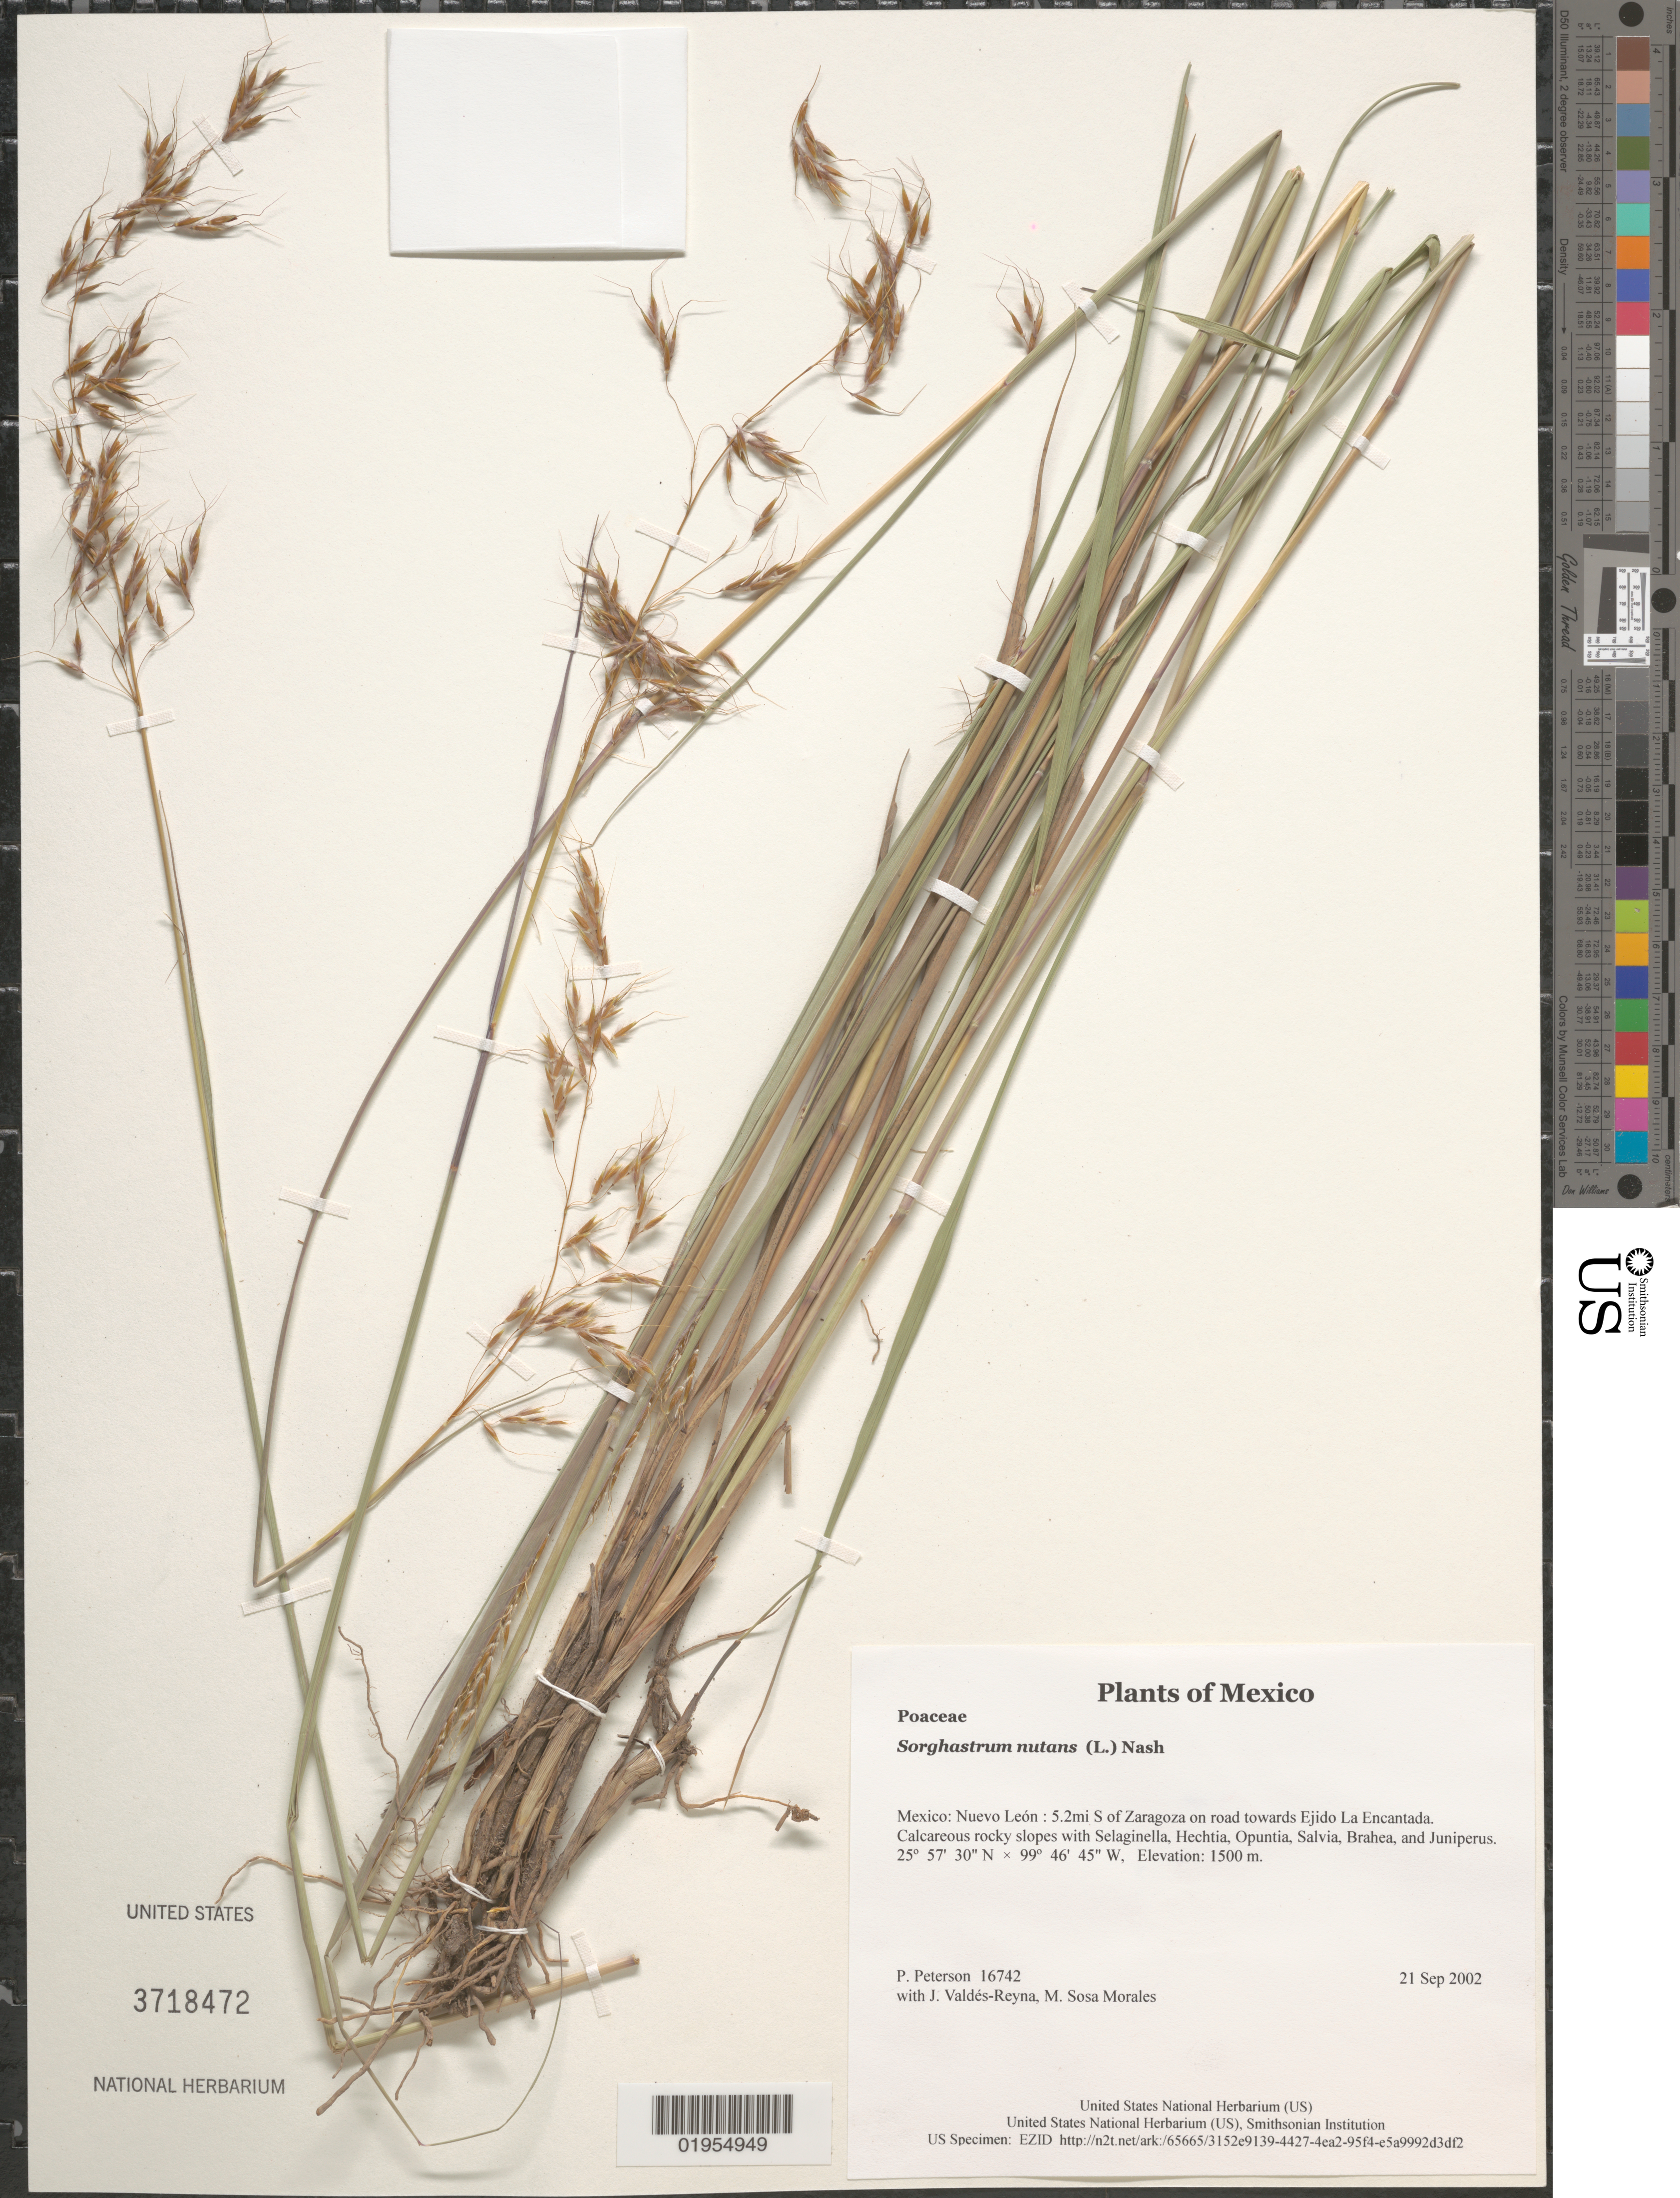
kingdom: Plantae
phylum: Tracheophyta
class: Liliopsida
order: Poales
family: Poaceae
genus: Sorghastrum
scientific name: Sorghastrum nutans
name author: (L.) Nash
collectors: P. M. Peterson, J. Valdés-Reyna & M. Sosa Morales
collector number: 16742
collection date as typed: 21 Sep 2002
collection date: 2002-09-21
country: Mexico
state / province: Nuevo León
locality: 5.2mi S of Zaragoza on road towards Ejido La Encantada. Calcareous rocky slopes with Selaginella, Hechtia, Opuntia, Salvia, Brahea, and Juniperus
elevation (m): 1500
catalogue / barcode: US 3718472